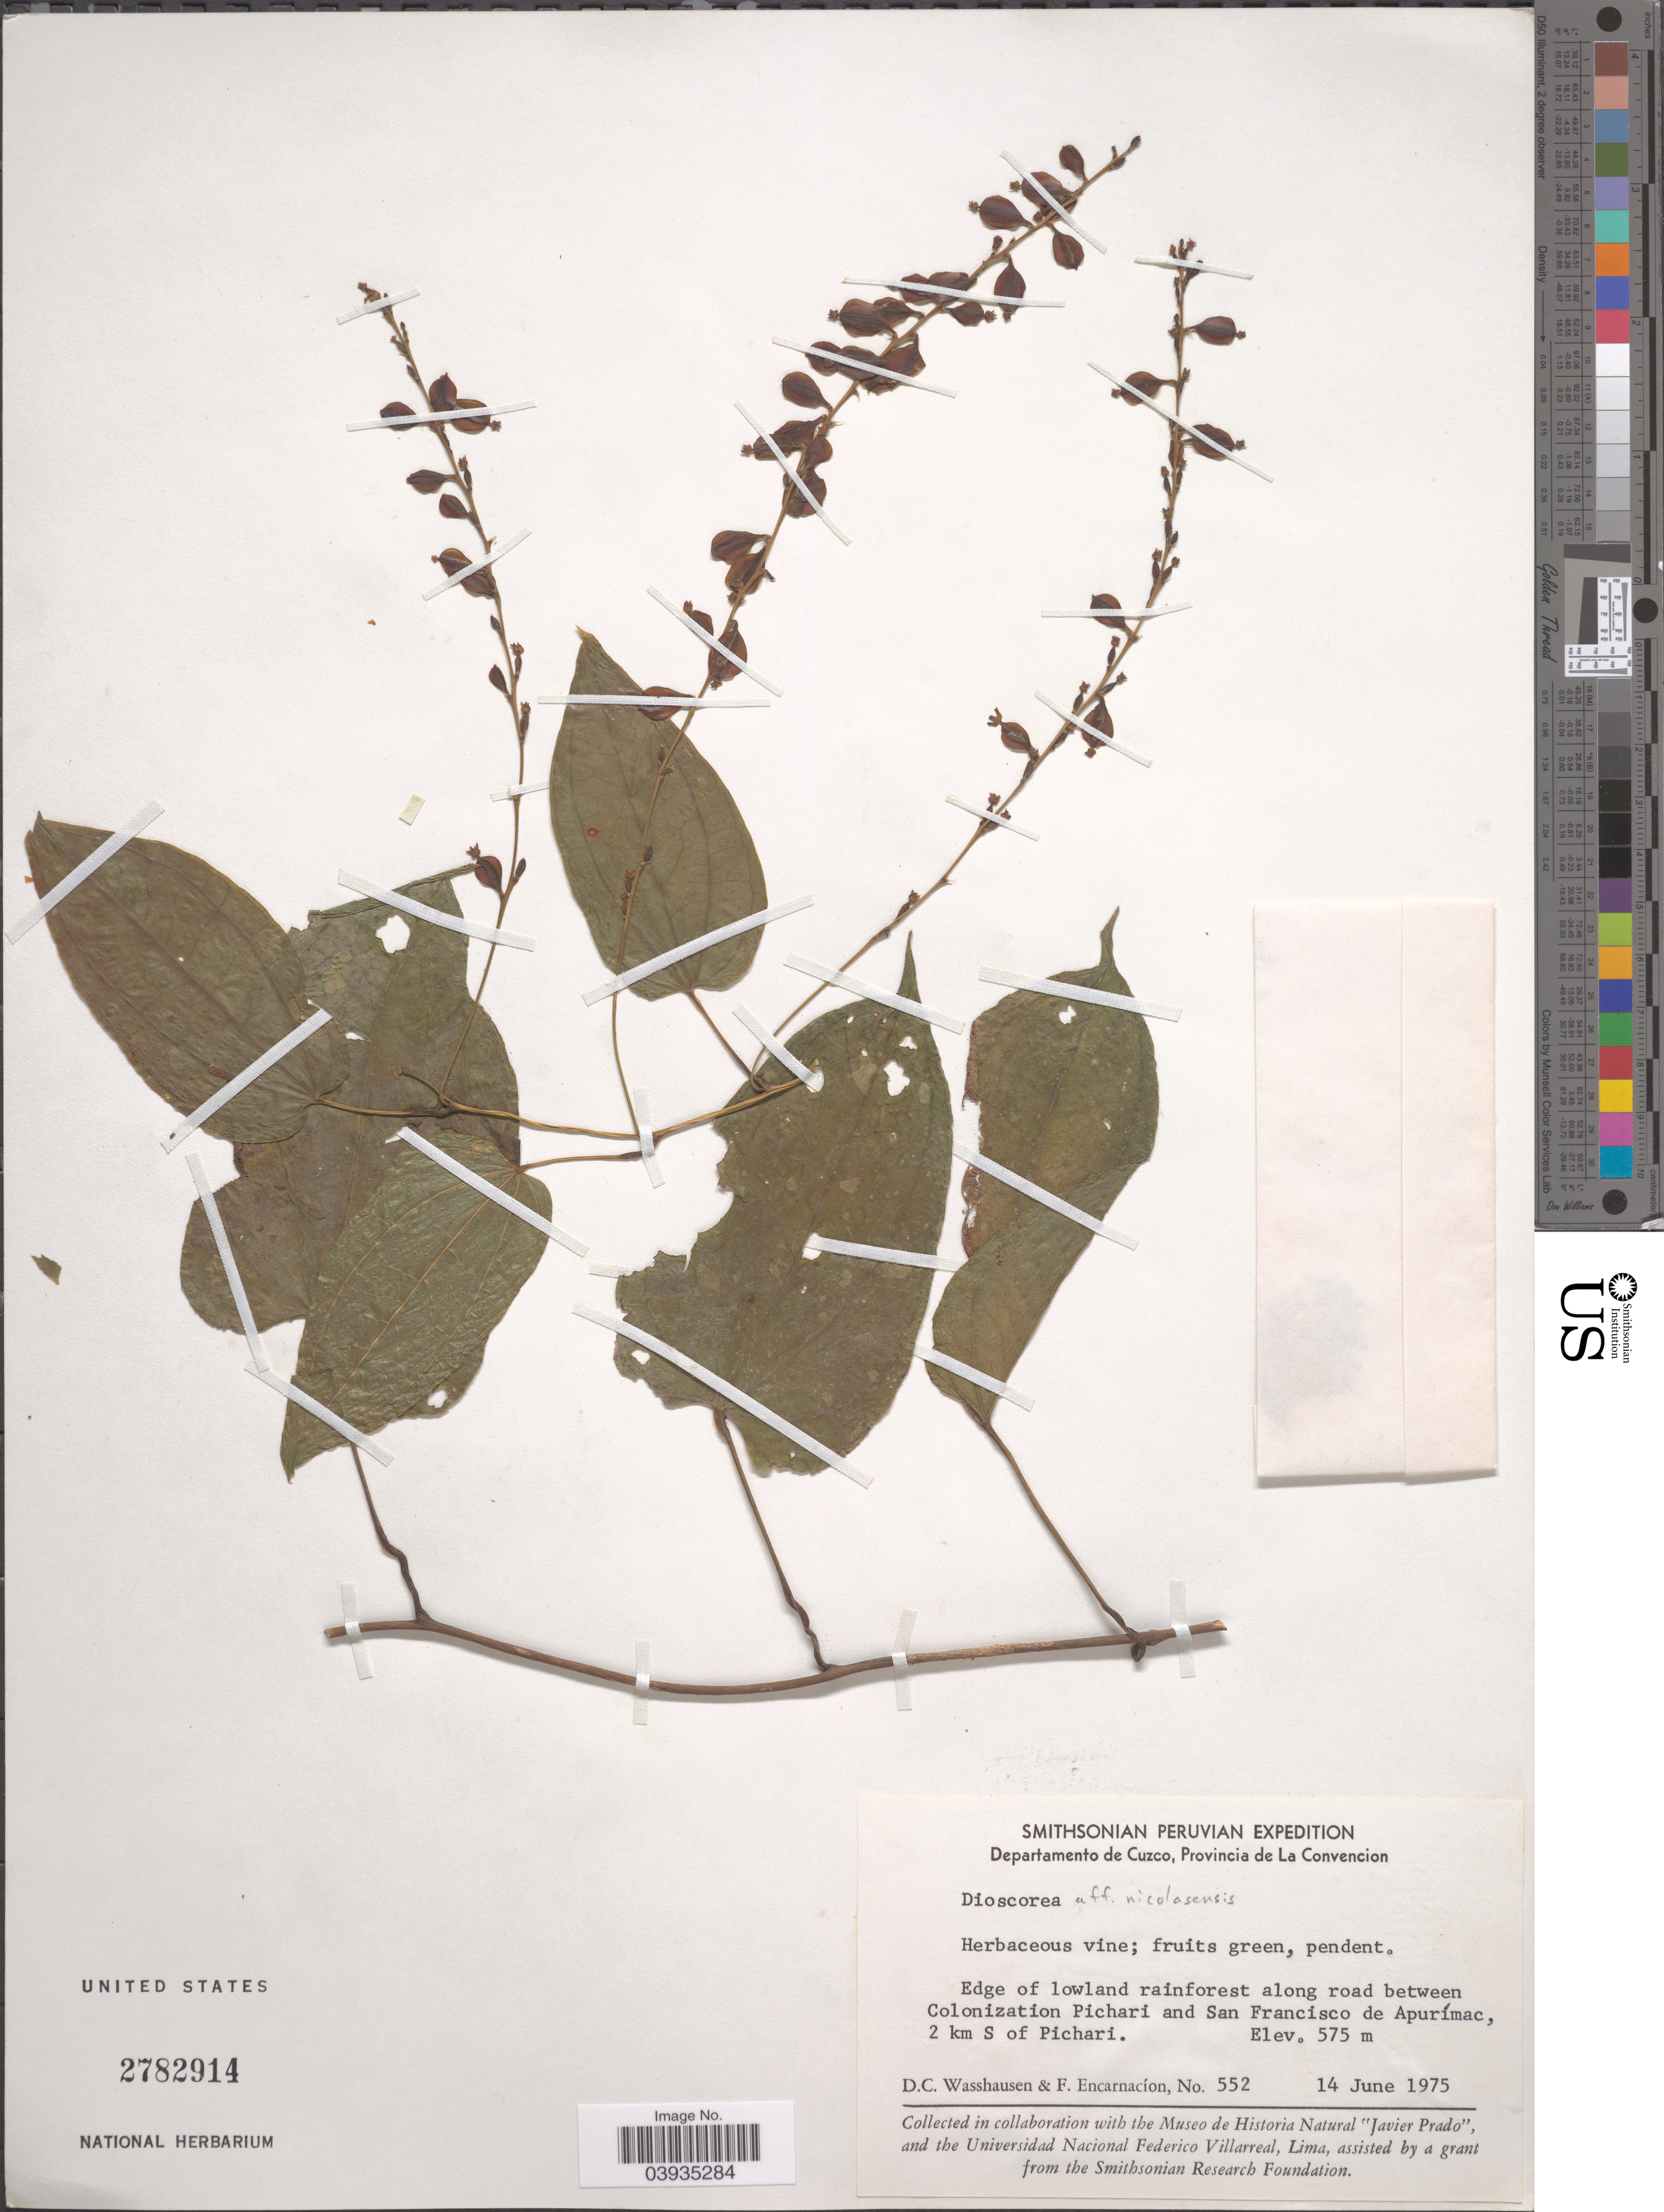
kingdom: Plantae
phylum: Tracheophyta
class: Liliopsida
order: Dioscoreales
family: Dioscoreaceae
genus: Dioscorea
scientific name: Dioscorea nicolasensis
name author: R. Knuth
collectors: D. C. Wasshausen & F. Encarnación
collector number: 552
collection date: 1975-06-14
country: Peru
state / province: Cusco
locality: Departamento de Cuzco, Provincia de La Convencion. Edge of lowland rainforest along road between Colonization Pichari and San Francisco de Apurímac, 2 km S of Pichari.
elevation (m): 757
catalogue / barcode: US 2782914